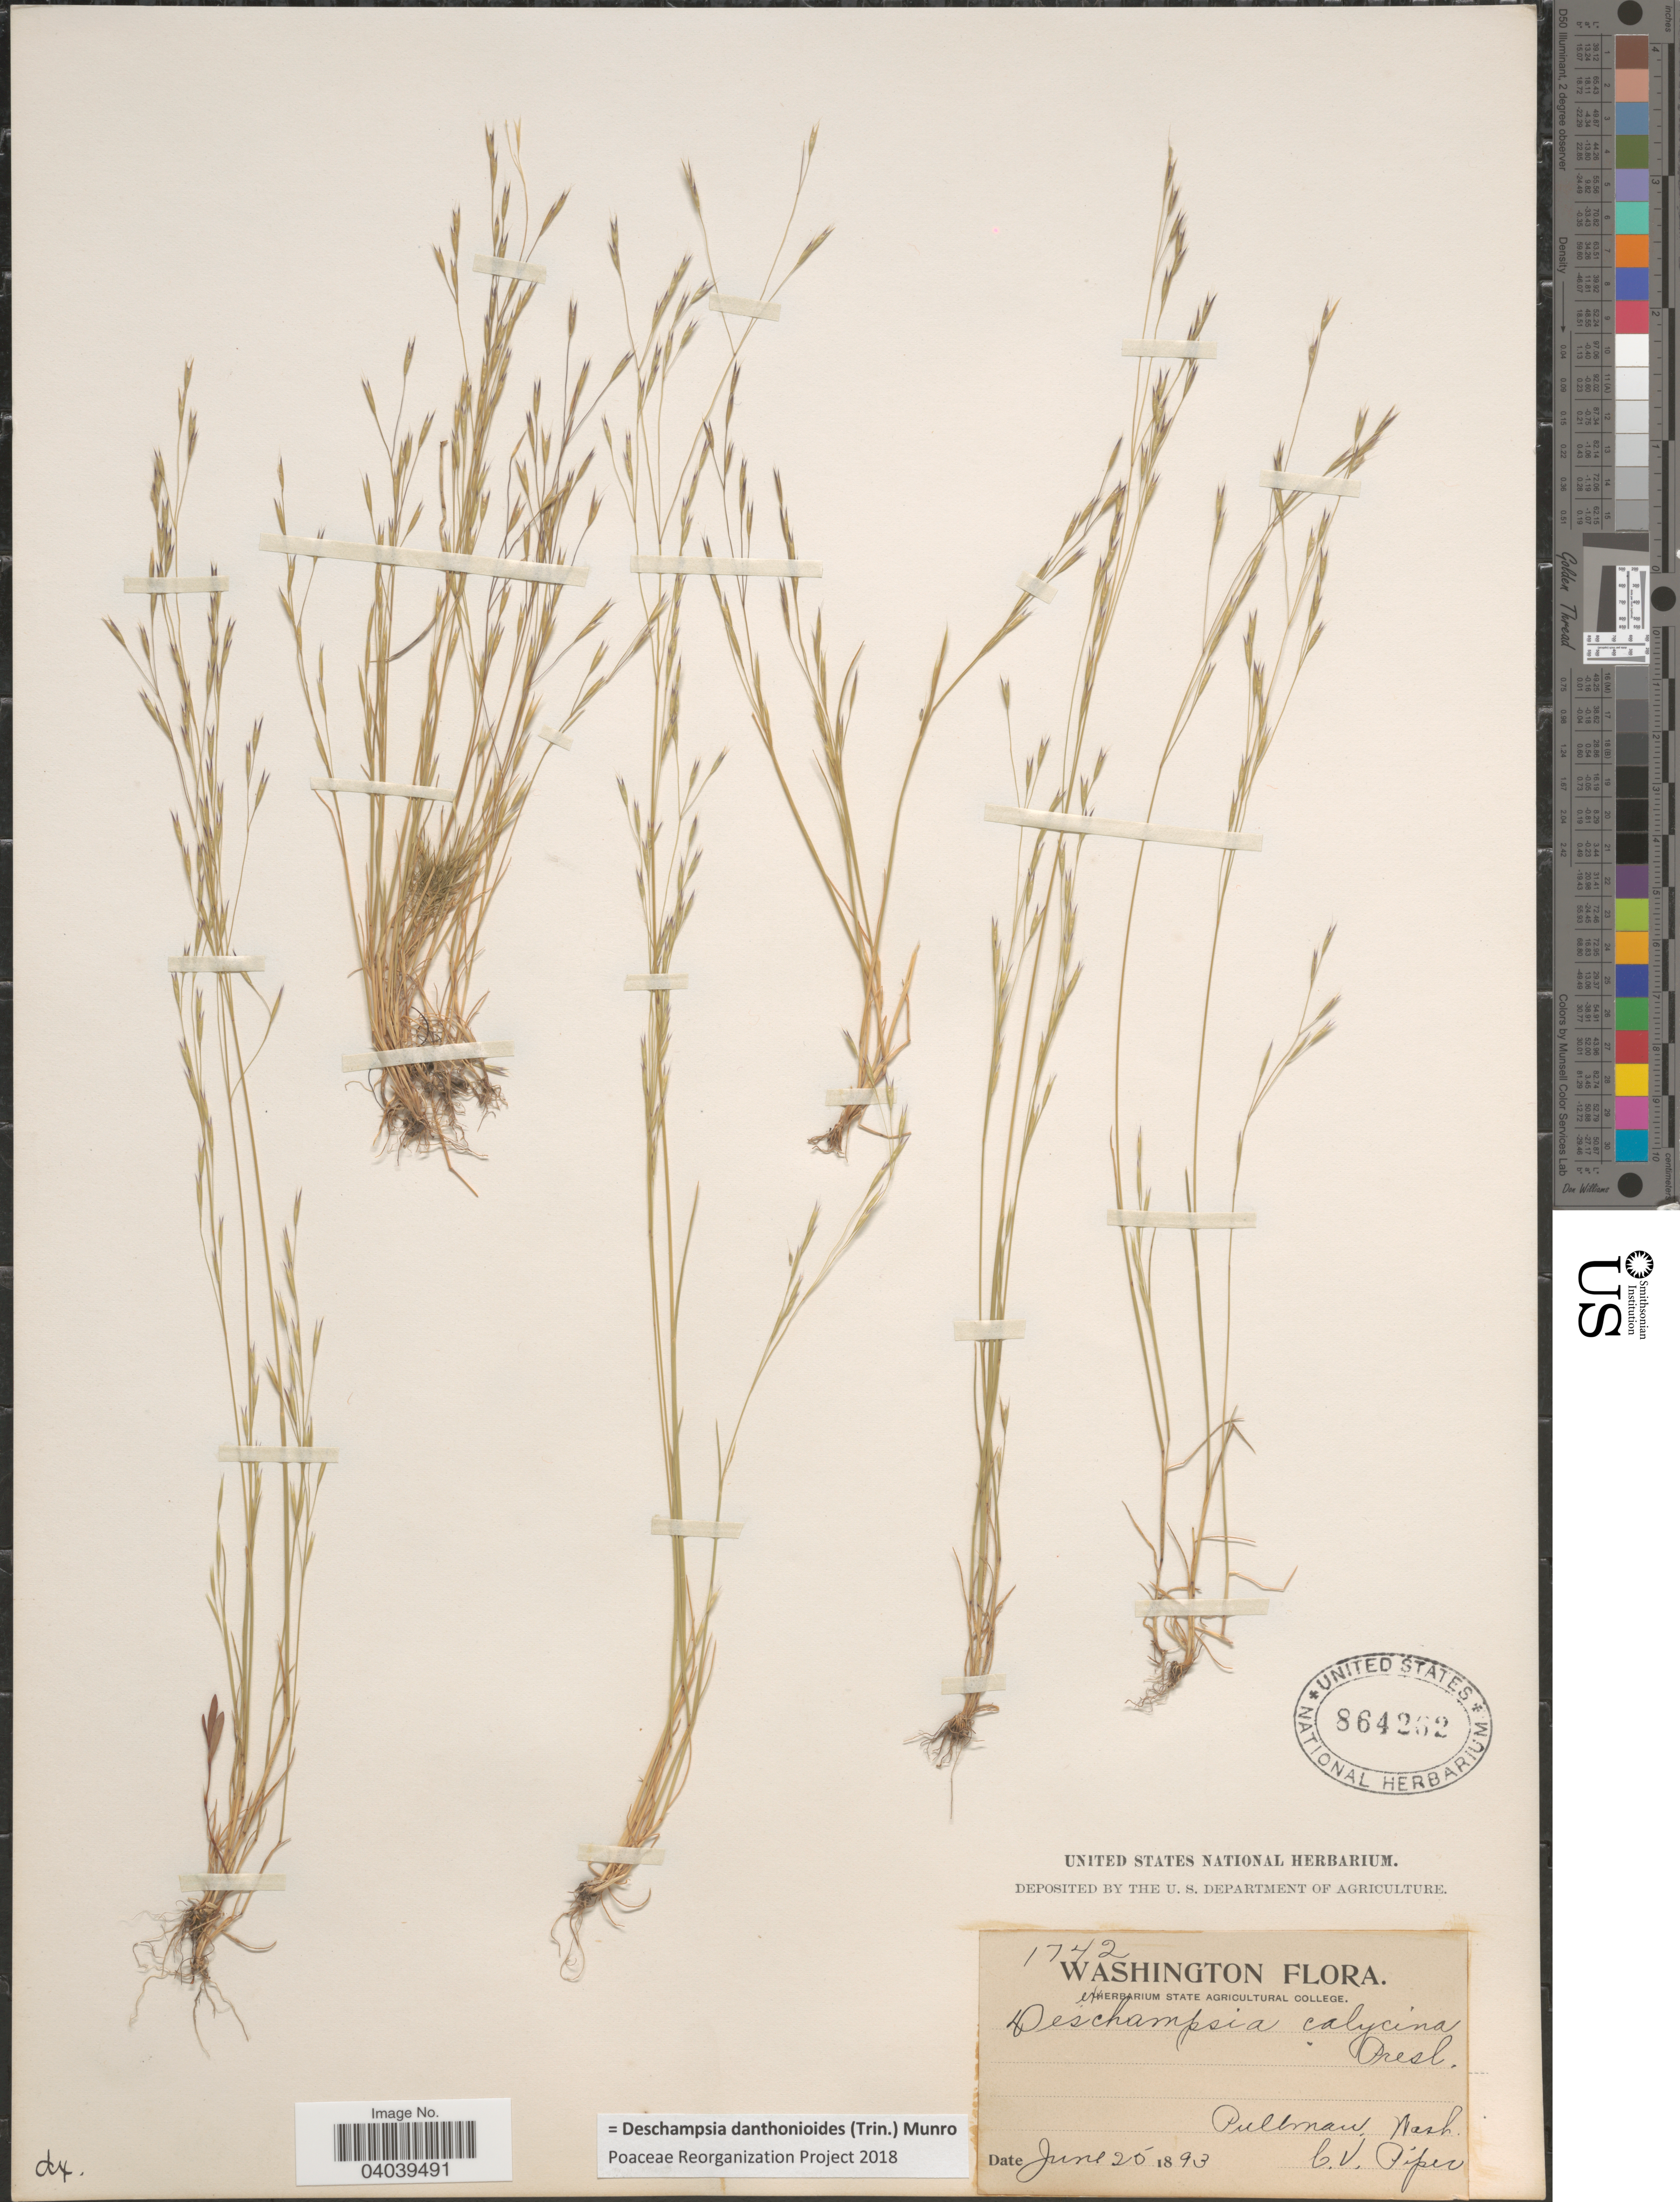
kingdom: Plantae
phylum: Tracheophyta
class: Liliopsida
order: Poales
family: Poaceae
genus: Deschampsia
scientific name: Deschampsia danthonioides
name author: (Trin.) Munro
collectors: C. V. Piper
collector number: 1742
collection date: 1893-06-25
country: United States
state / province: Washington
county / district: Whitman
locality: Pullman.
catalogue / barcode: US 864262